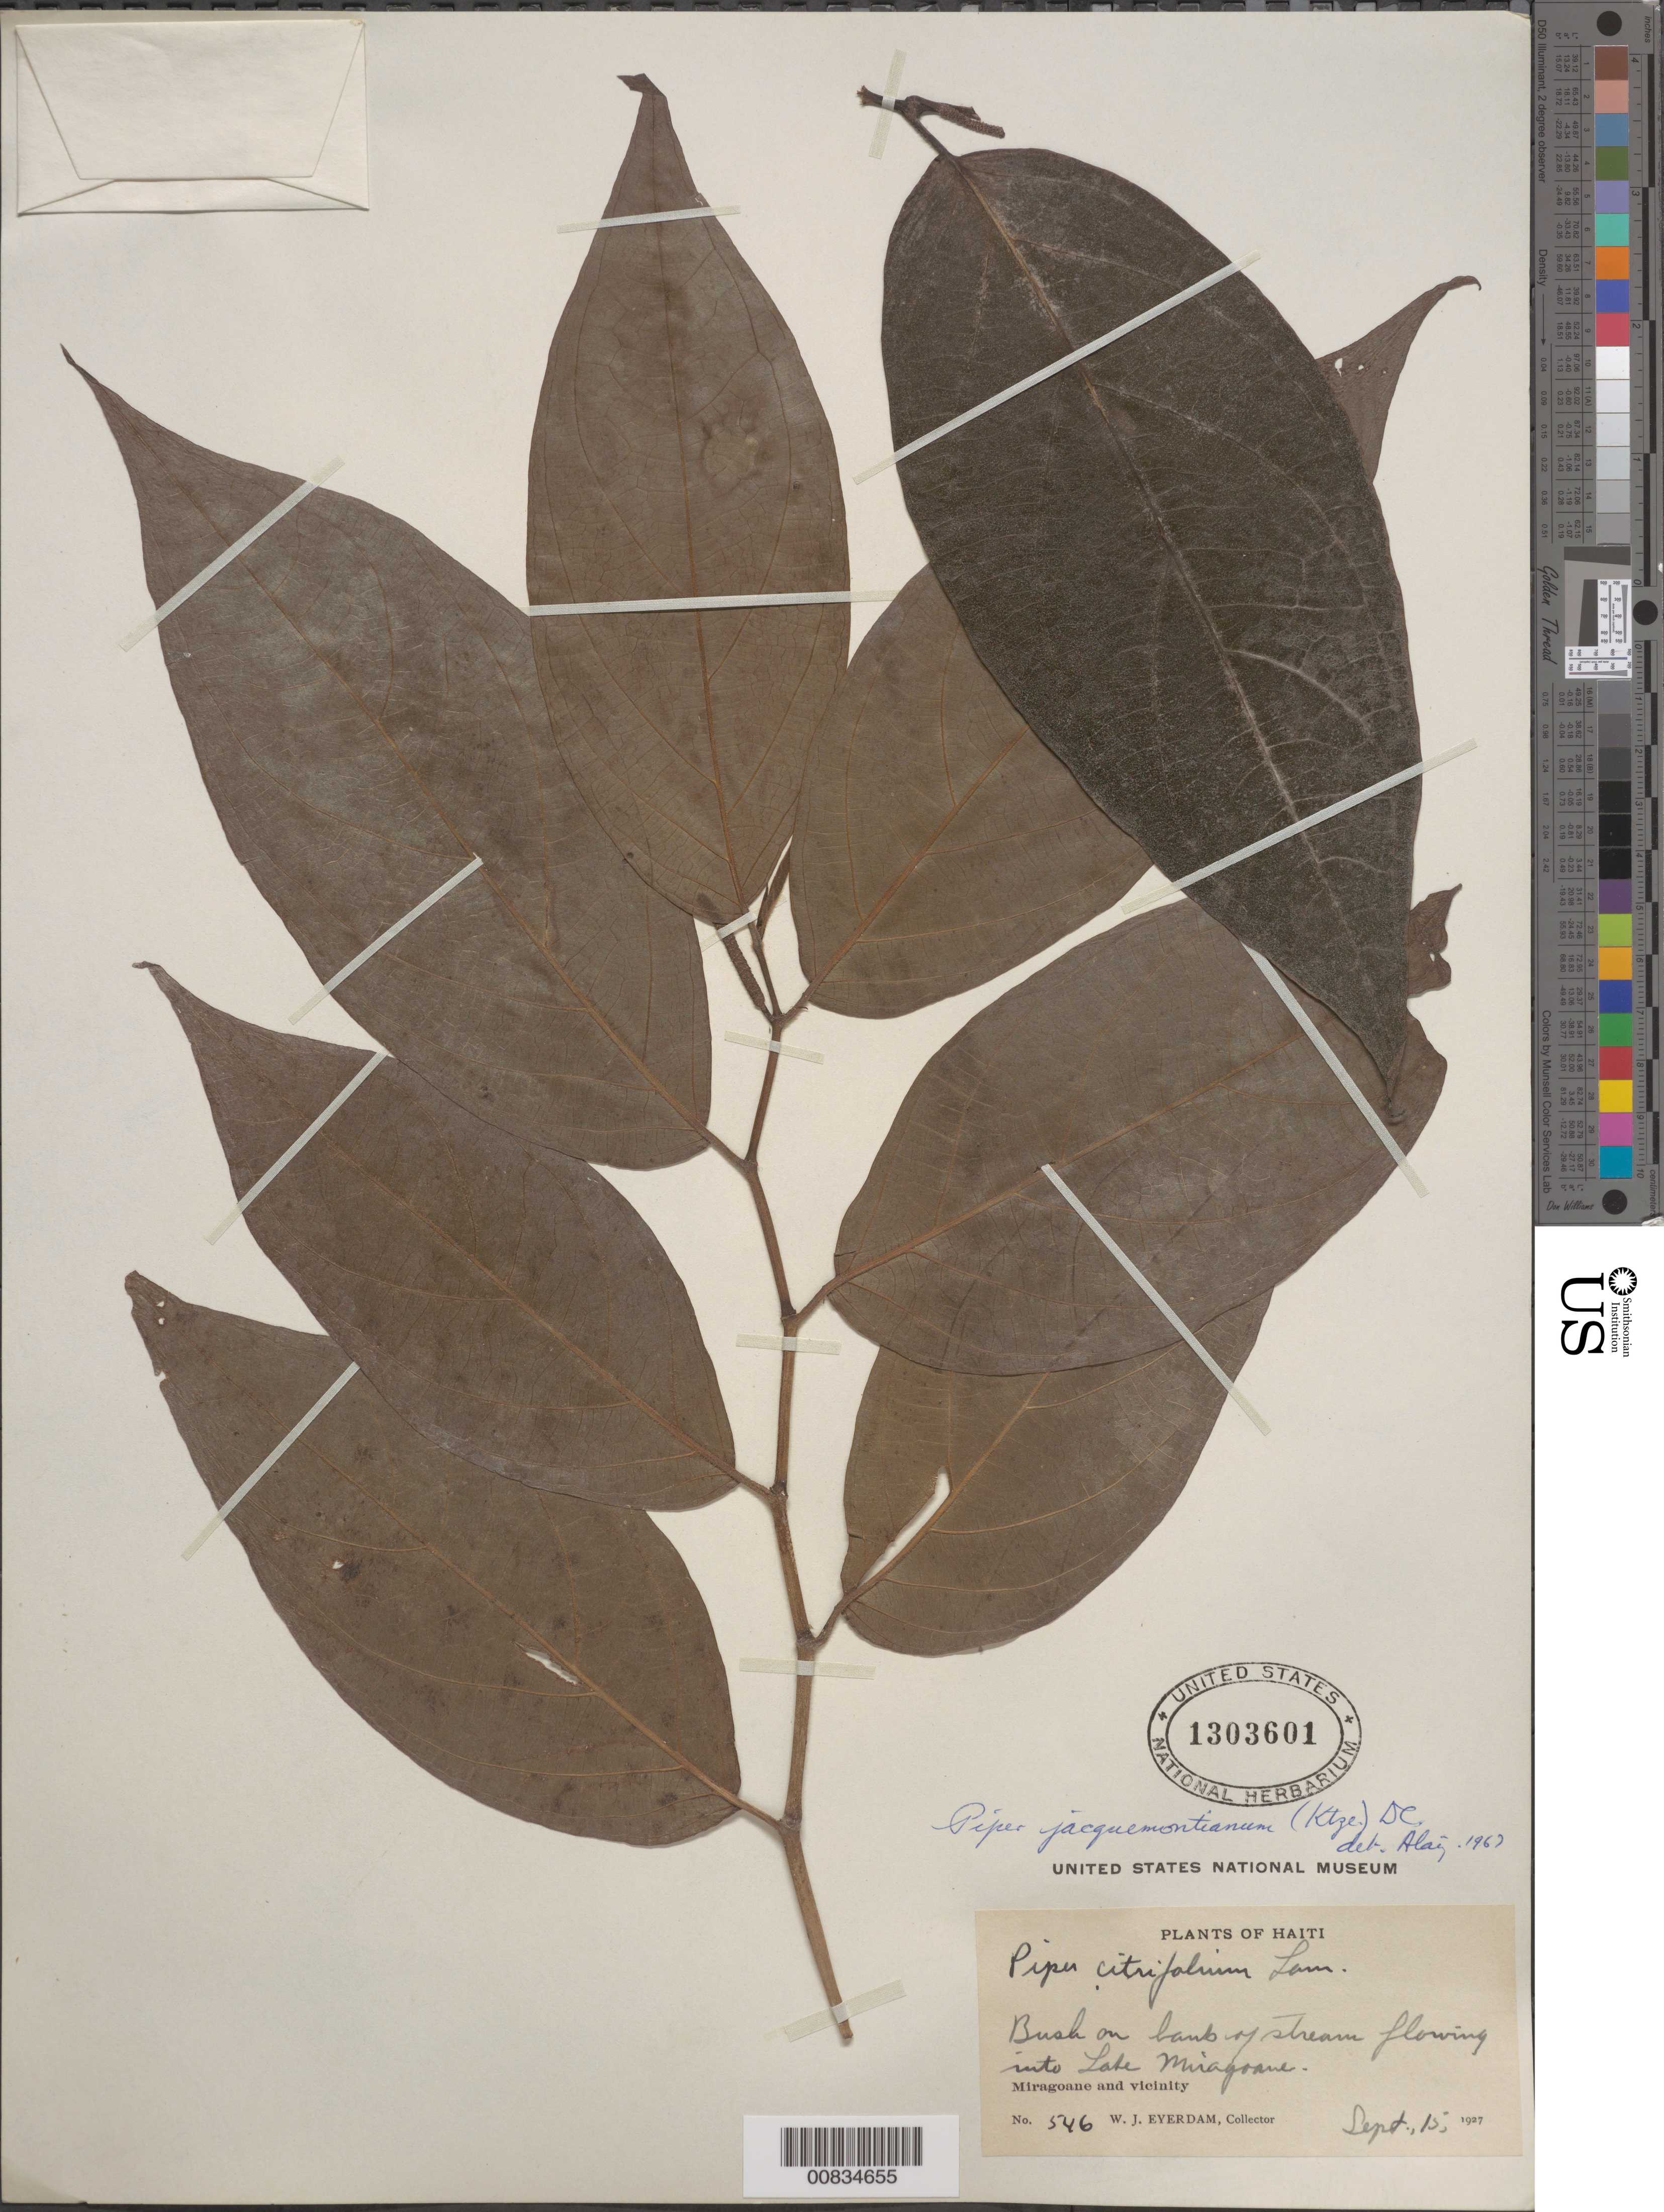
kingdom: Plantae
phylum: Tracheophyta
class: Magnoliopsida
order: Piperales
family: Piperaceae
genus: Piper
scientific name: Piper jacquemontianum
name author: Kunth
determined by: Liogier, Alain H.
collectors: W. J. Eyerdam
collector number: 546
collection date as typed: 15 Sep 1927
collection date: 1927-09-15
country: Haiti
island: Hispaniola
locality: Miragoane and vicinity. Bank of stream flowing into Lake Miragoane.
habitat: Bank of stream.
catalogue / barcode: US 1303601